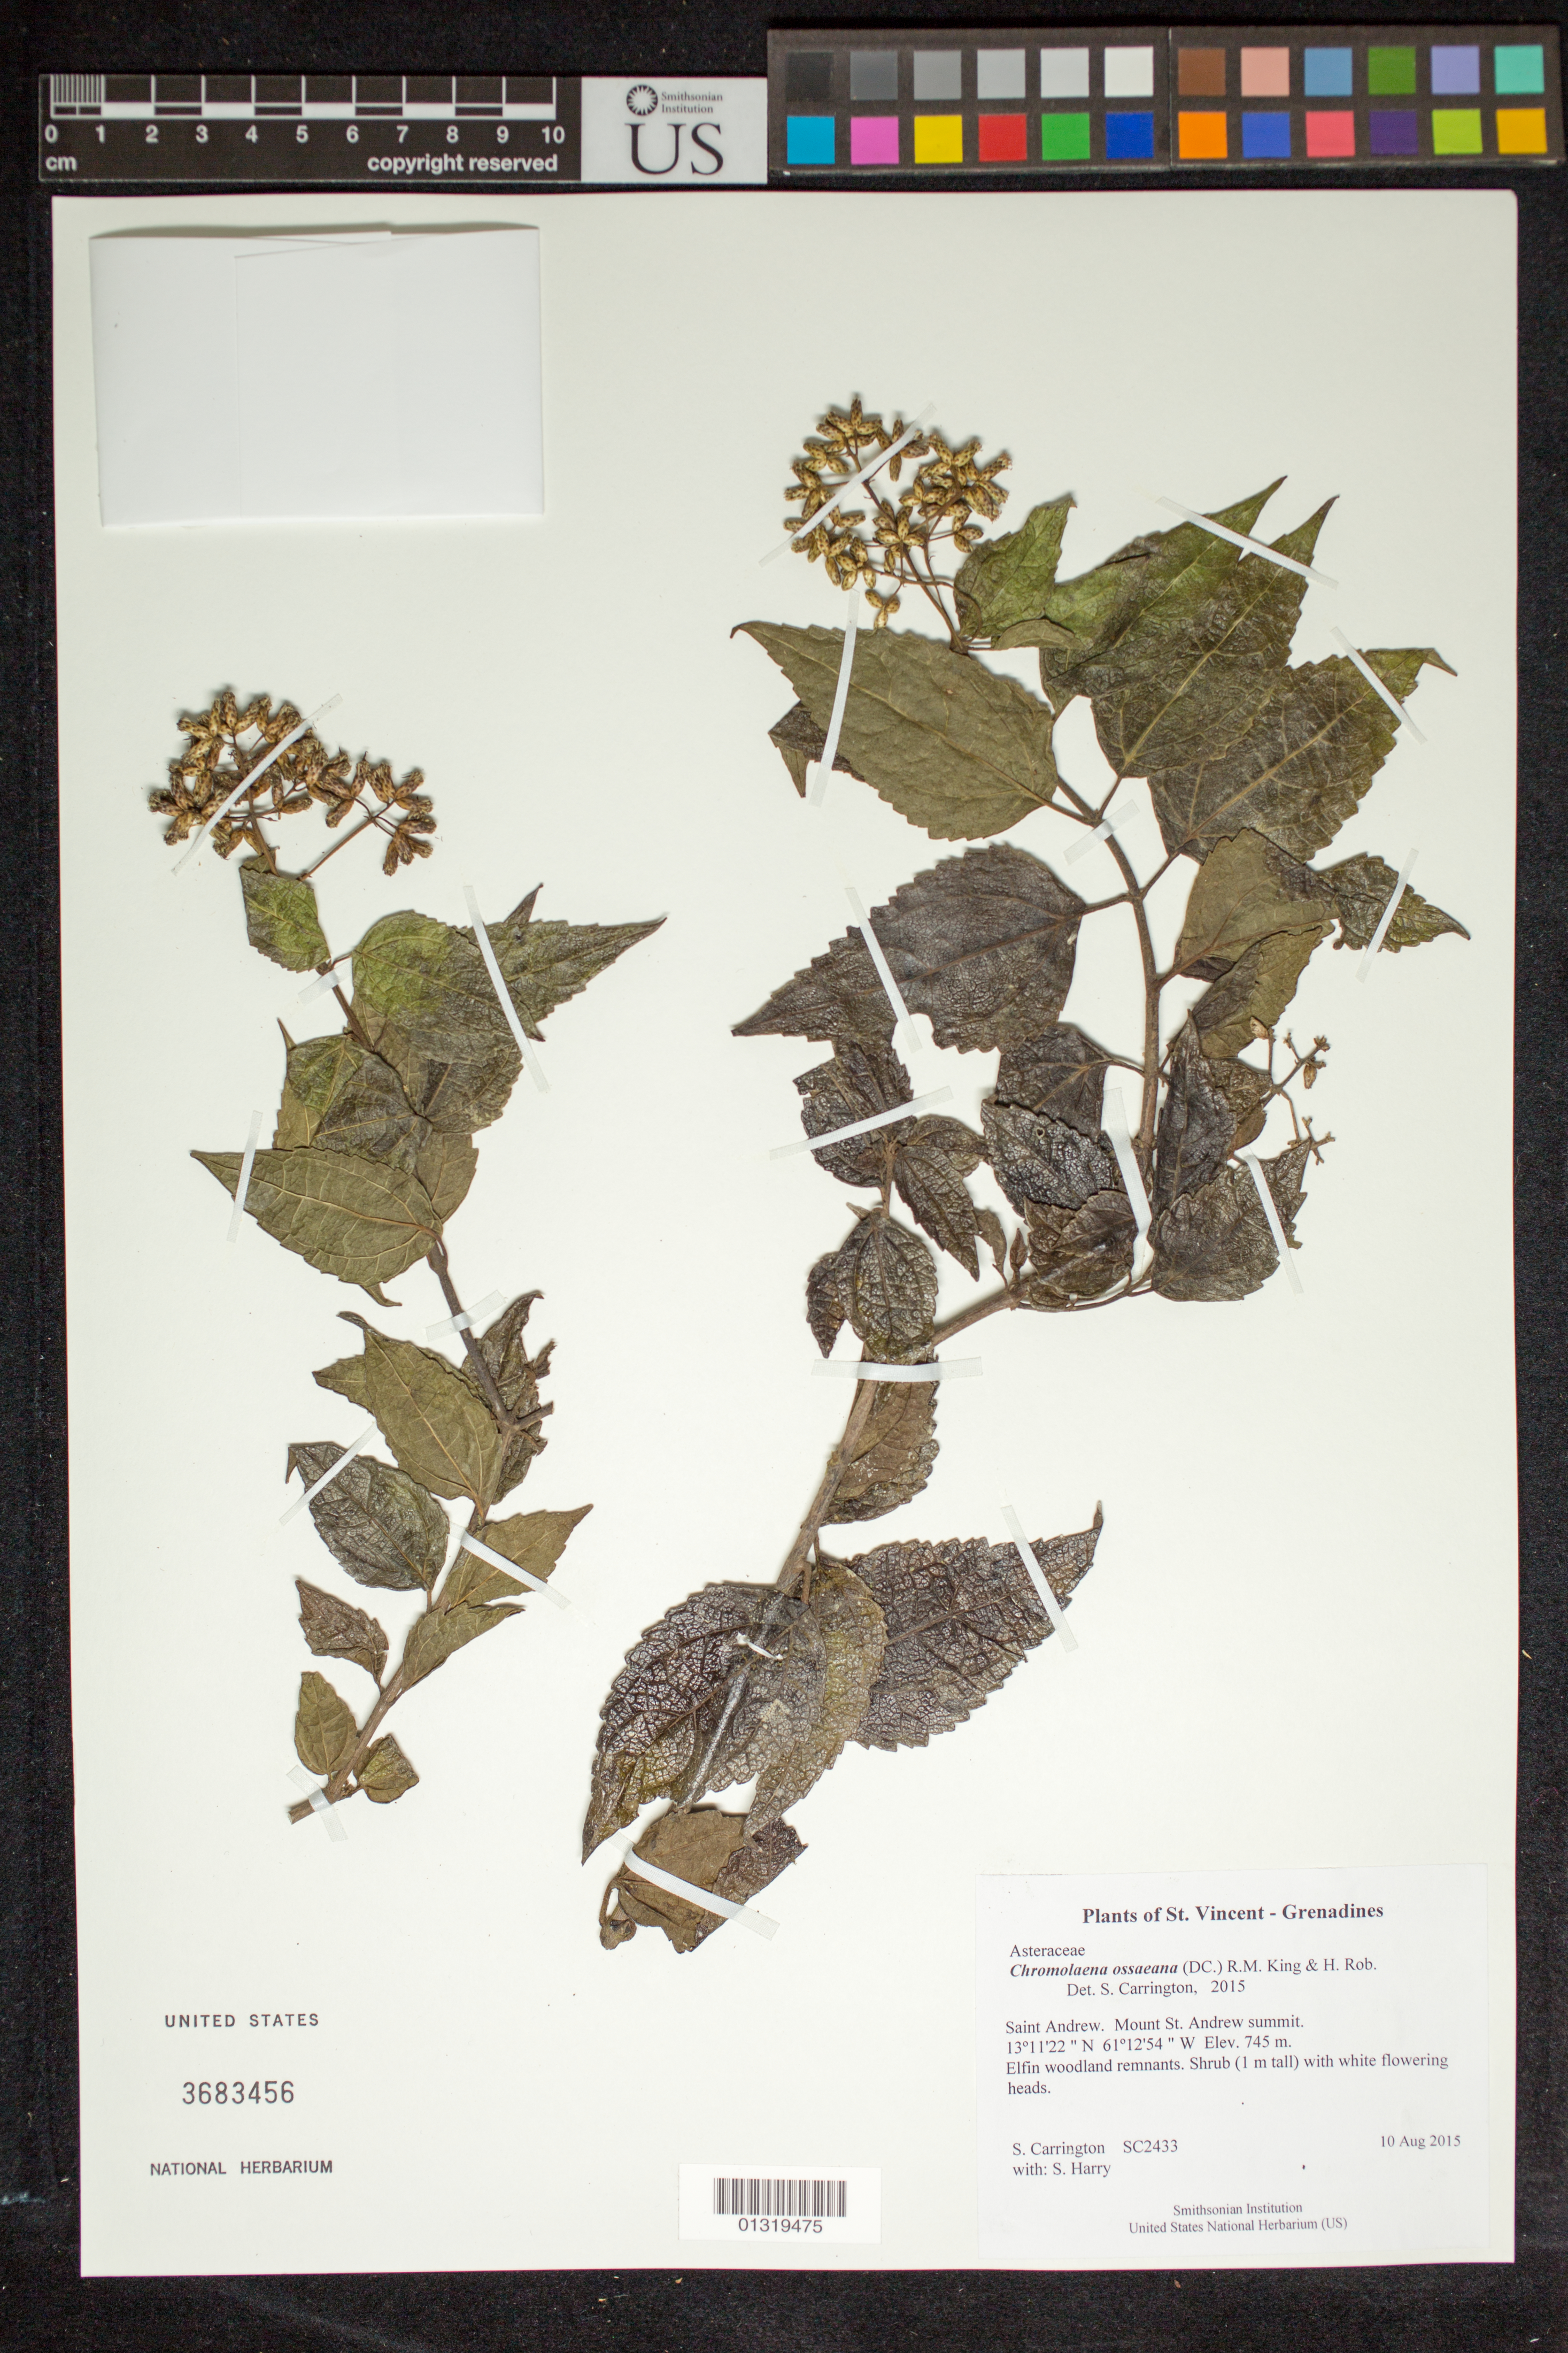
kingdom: Plantae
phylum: Tracheophyta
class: Magnoliopsida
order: Asterales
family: Asteraceae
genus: Chromolaena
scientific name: Chromolaena ossaeana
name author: (DC.) R.M. King & H. Rob.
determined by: Carrington, C. M. S.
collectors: C. M. S. Carrington & S. Harry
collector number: SC2433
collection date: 2015-08-10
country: St. Vincent - Grenadines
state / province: Saint Andrew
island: St. Vincent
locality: Mount St. Andrew summit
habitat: Elfin woodland remnants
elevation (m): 745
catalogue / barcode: US 3683456